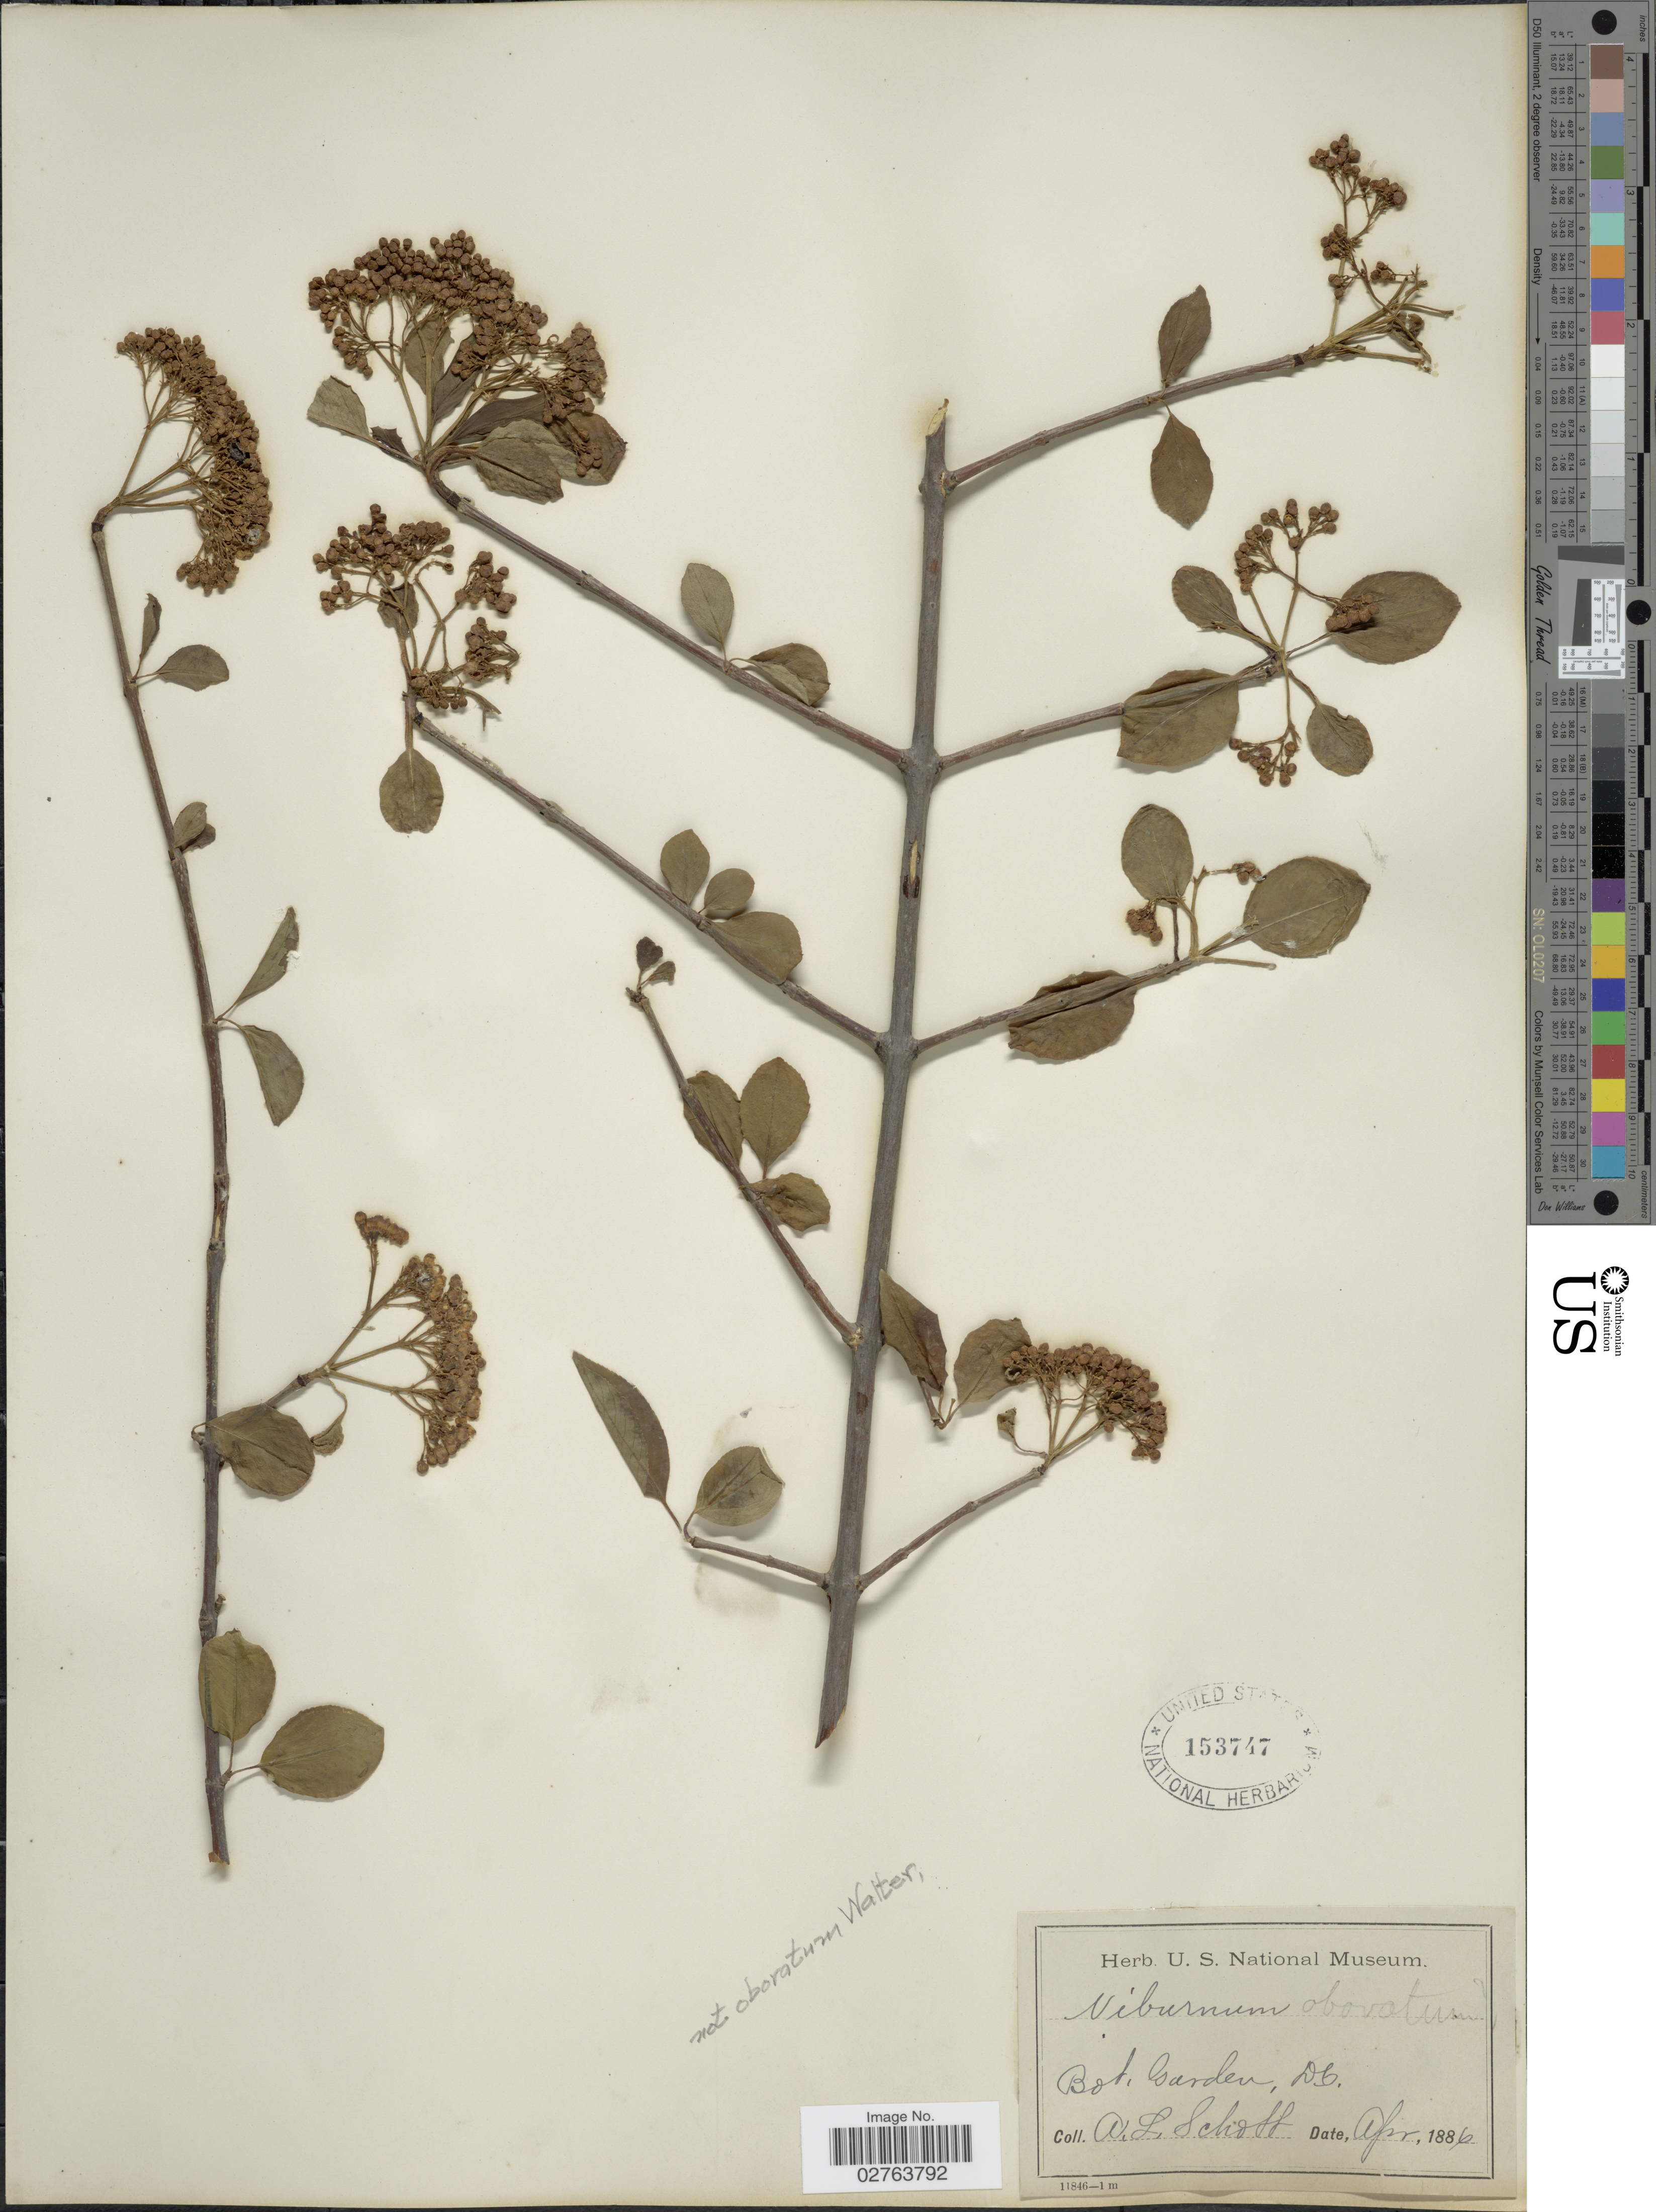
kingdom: Plantae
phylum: Tracheophyta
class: Magnoliopsida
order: Dipsacales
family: Viburnaceae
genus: Viburnum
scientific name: Viburnum obovatum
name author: Walter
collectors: A. L. Schott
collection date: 1886-04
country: United States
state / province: District of Columbia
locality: Bot. Garden, DC.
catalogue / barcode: US 153747